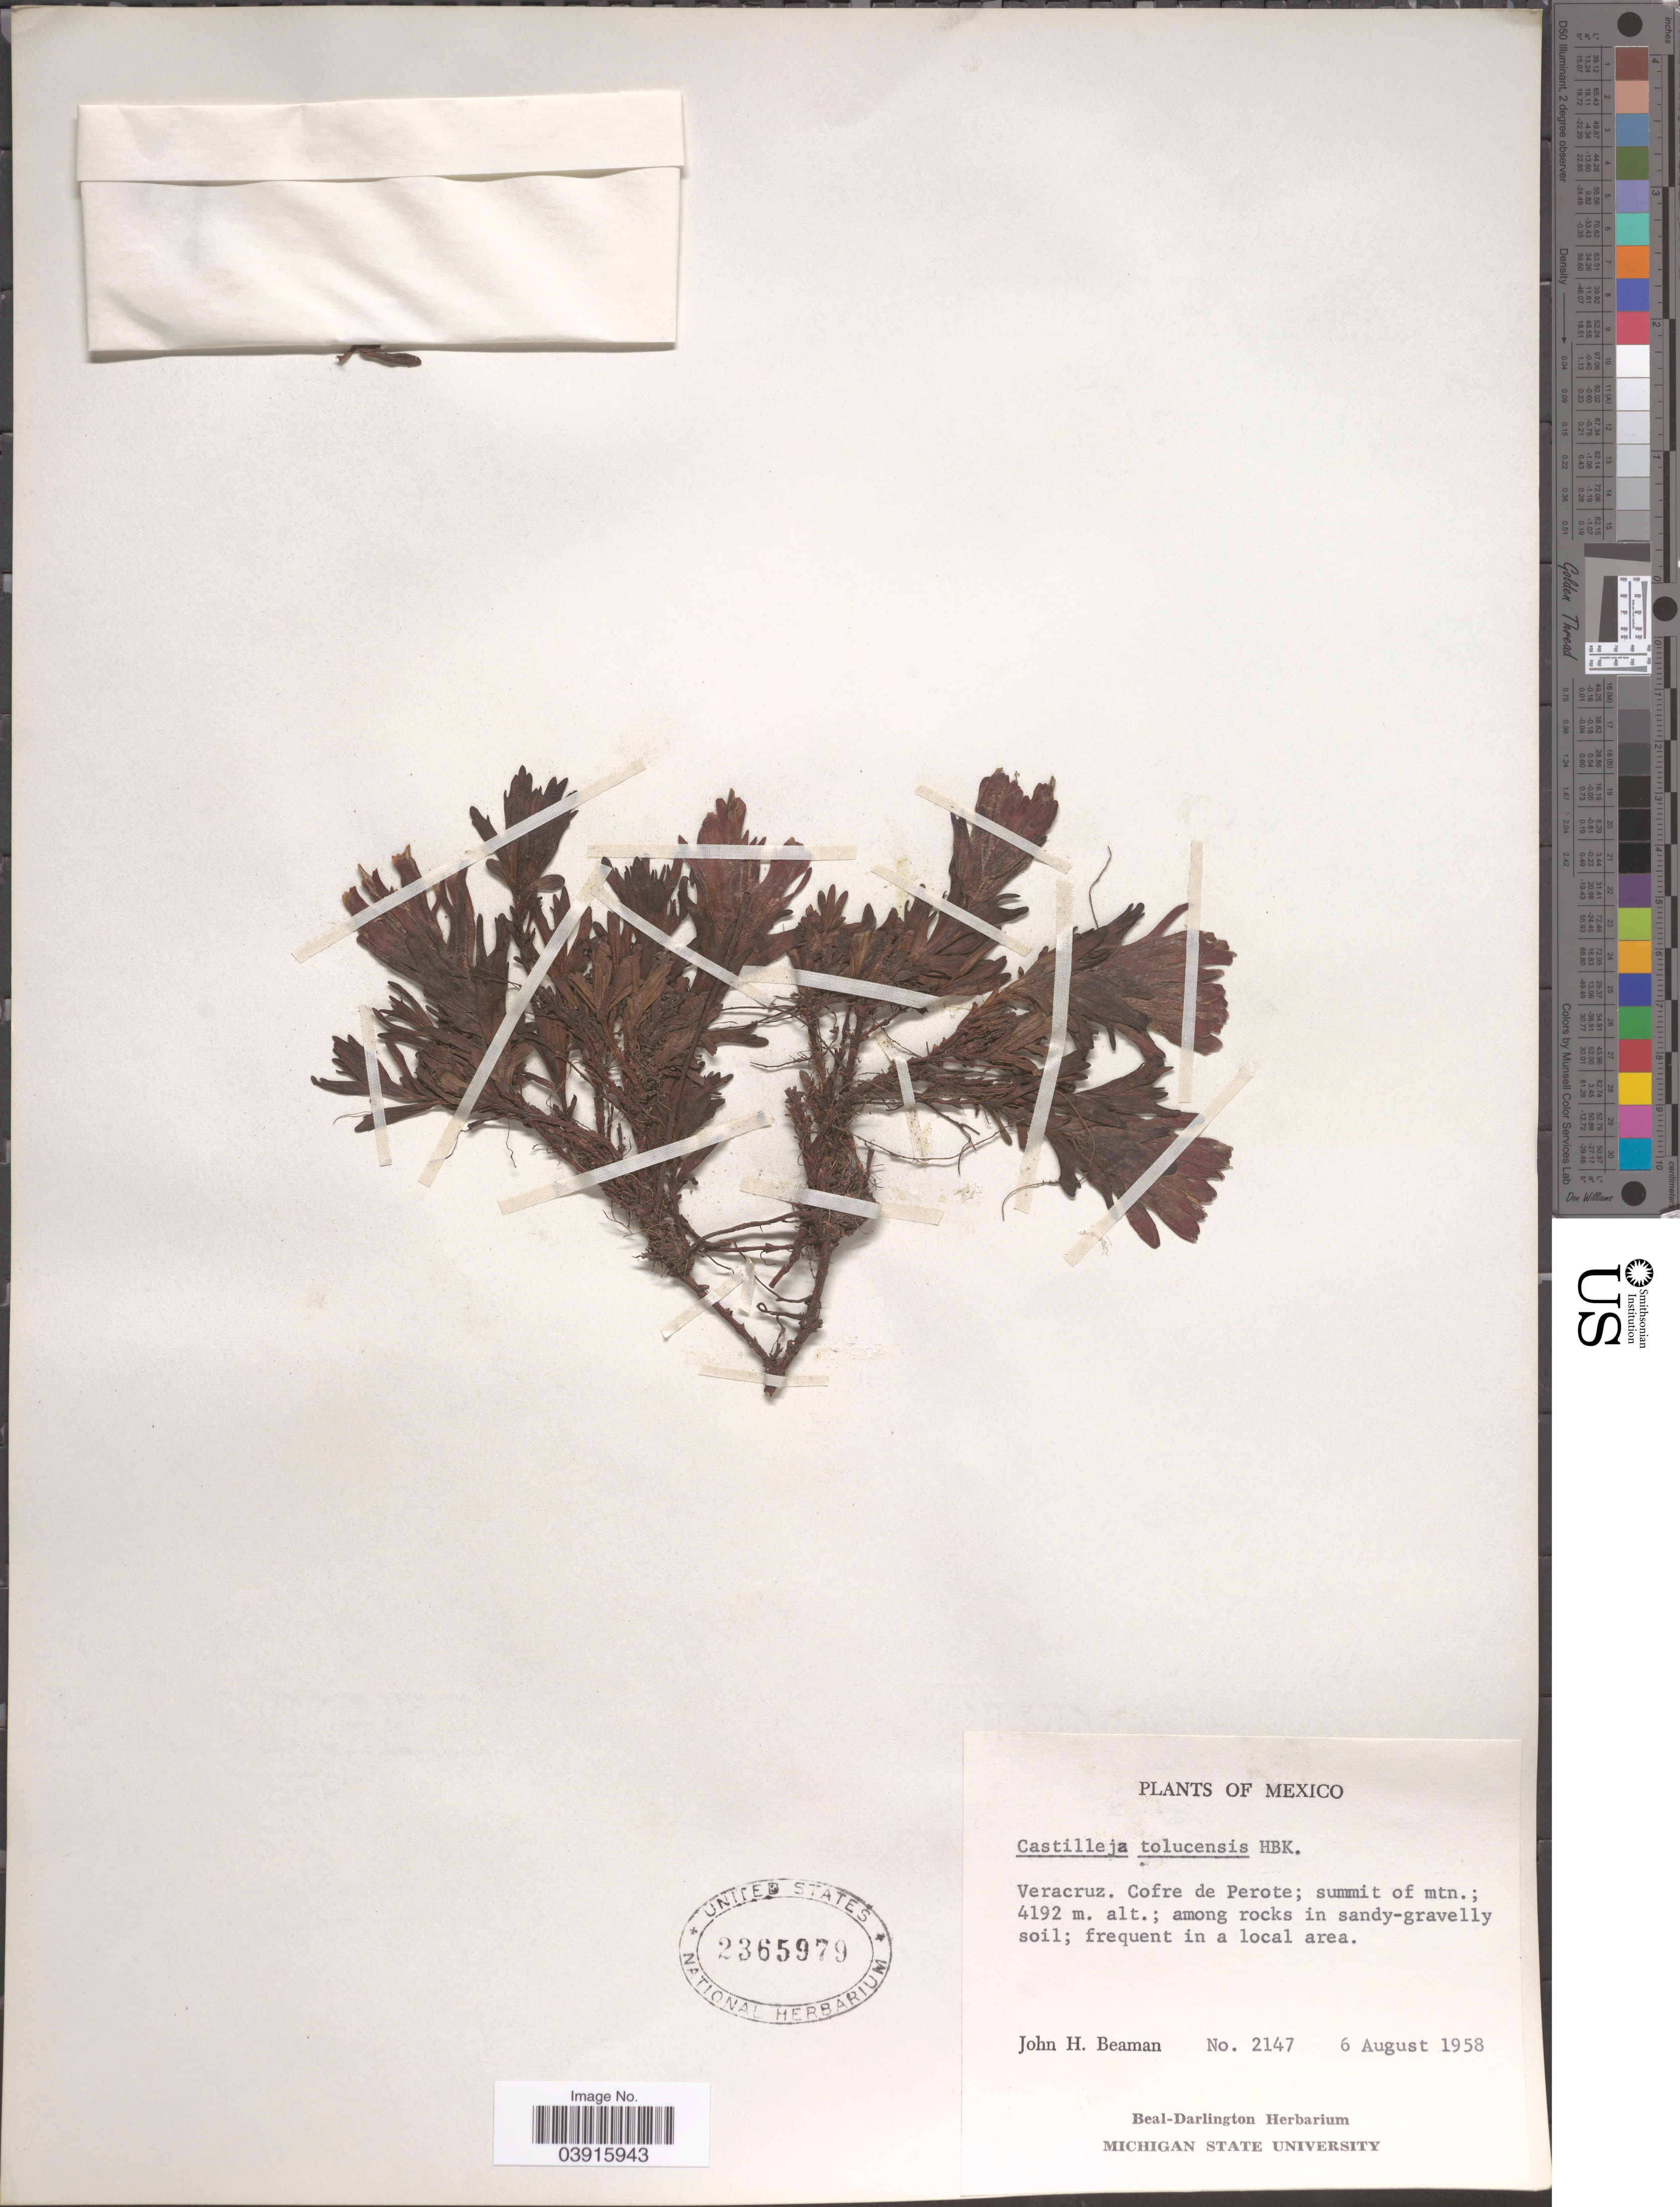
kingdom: Plantae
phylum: Tracheophyta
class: Magnoliopsida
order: Lamiales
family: Orobanchaceae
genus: Castilleja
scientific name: Castilleja toluccensis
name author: Kunth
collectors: J. H. Beaman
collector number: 2147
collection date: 1958-08-06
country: Mexico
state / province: Veracruz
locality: Veracruz. Cofre de Perote; summit of mtn.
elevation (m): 4192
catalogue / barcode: US 2365979